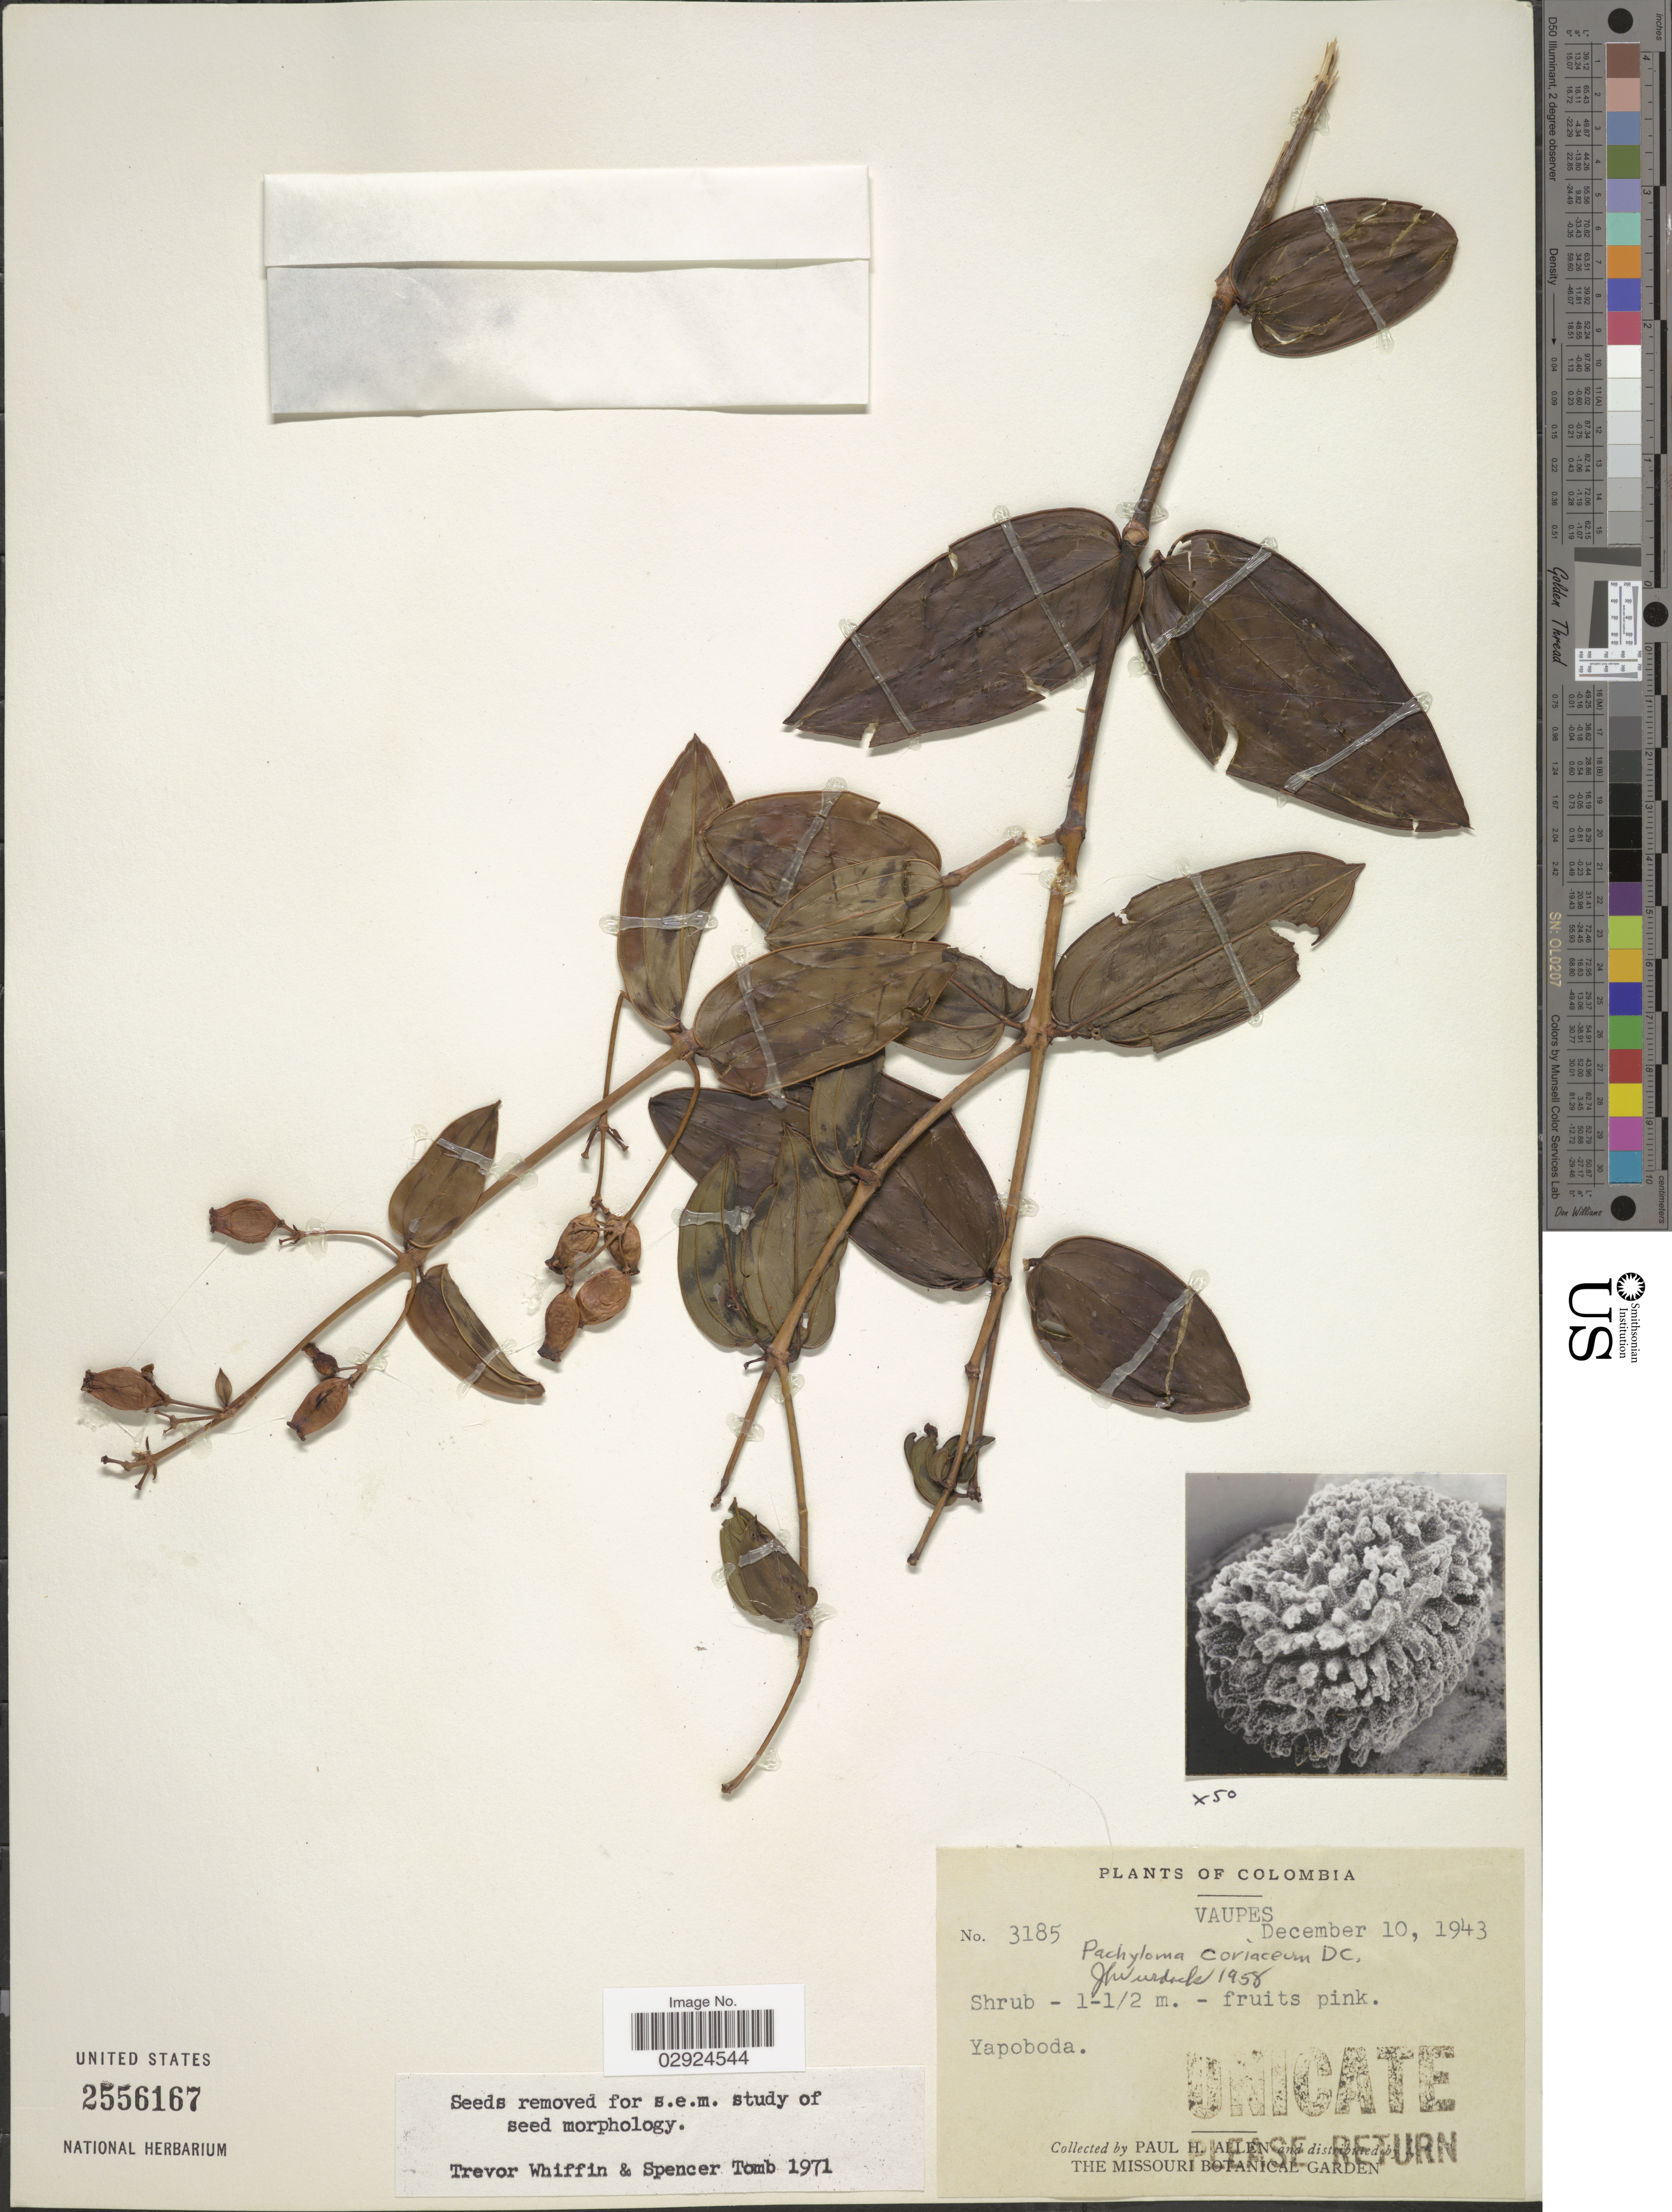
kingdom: Plantae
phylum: Tracheophyta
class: Magnoliopsida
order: Myrtales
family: Melastomataceae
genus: Pachyloma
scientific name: Pachyloma coriaceum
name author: DC.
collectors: P. H. Allen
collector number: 3185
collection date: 1943-12-10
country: Colombia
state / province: Vaupés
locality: Yapoboda.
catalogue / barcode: US 2556167